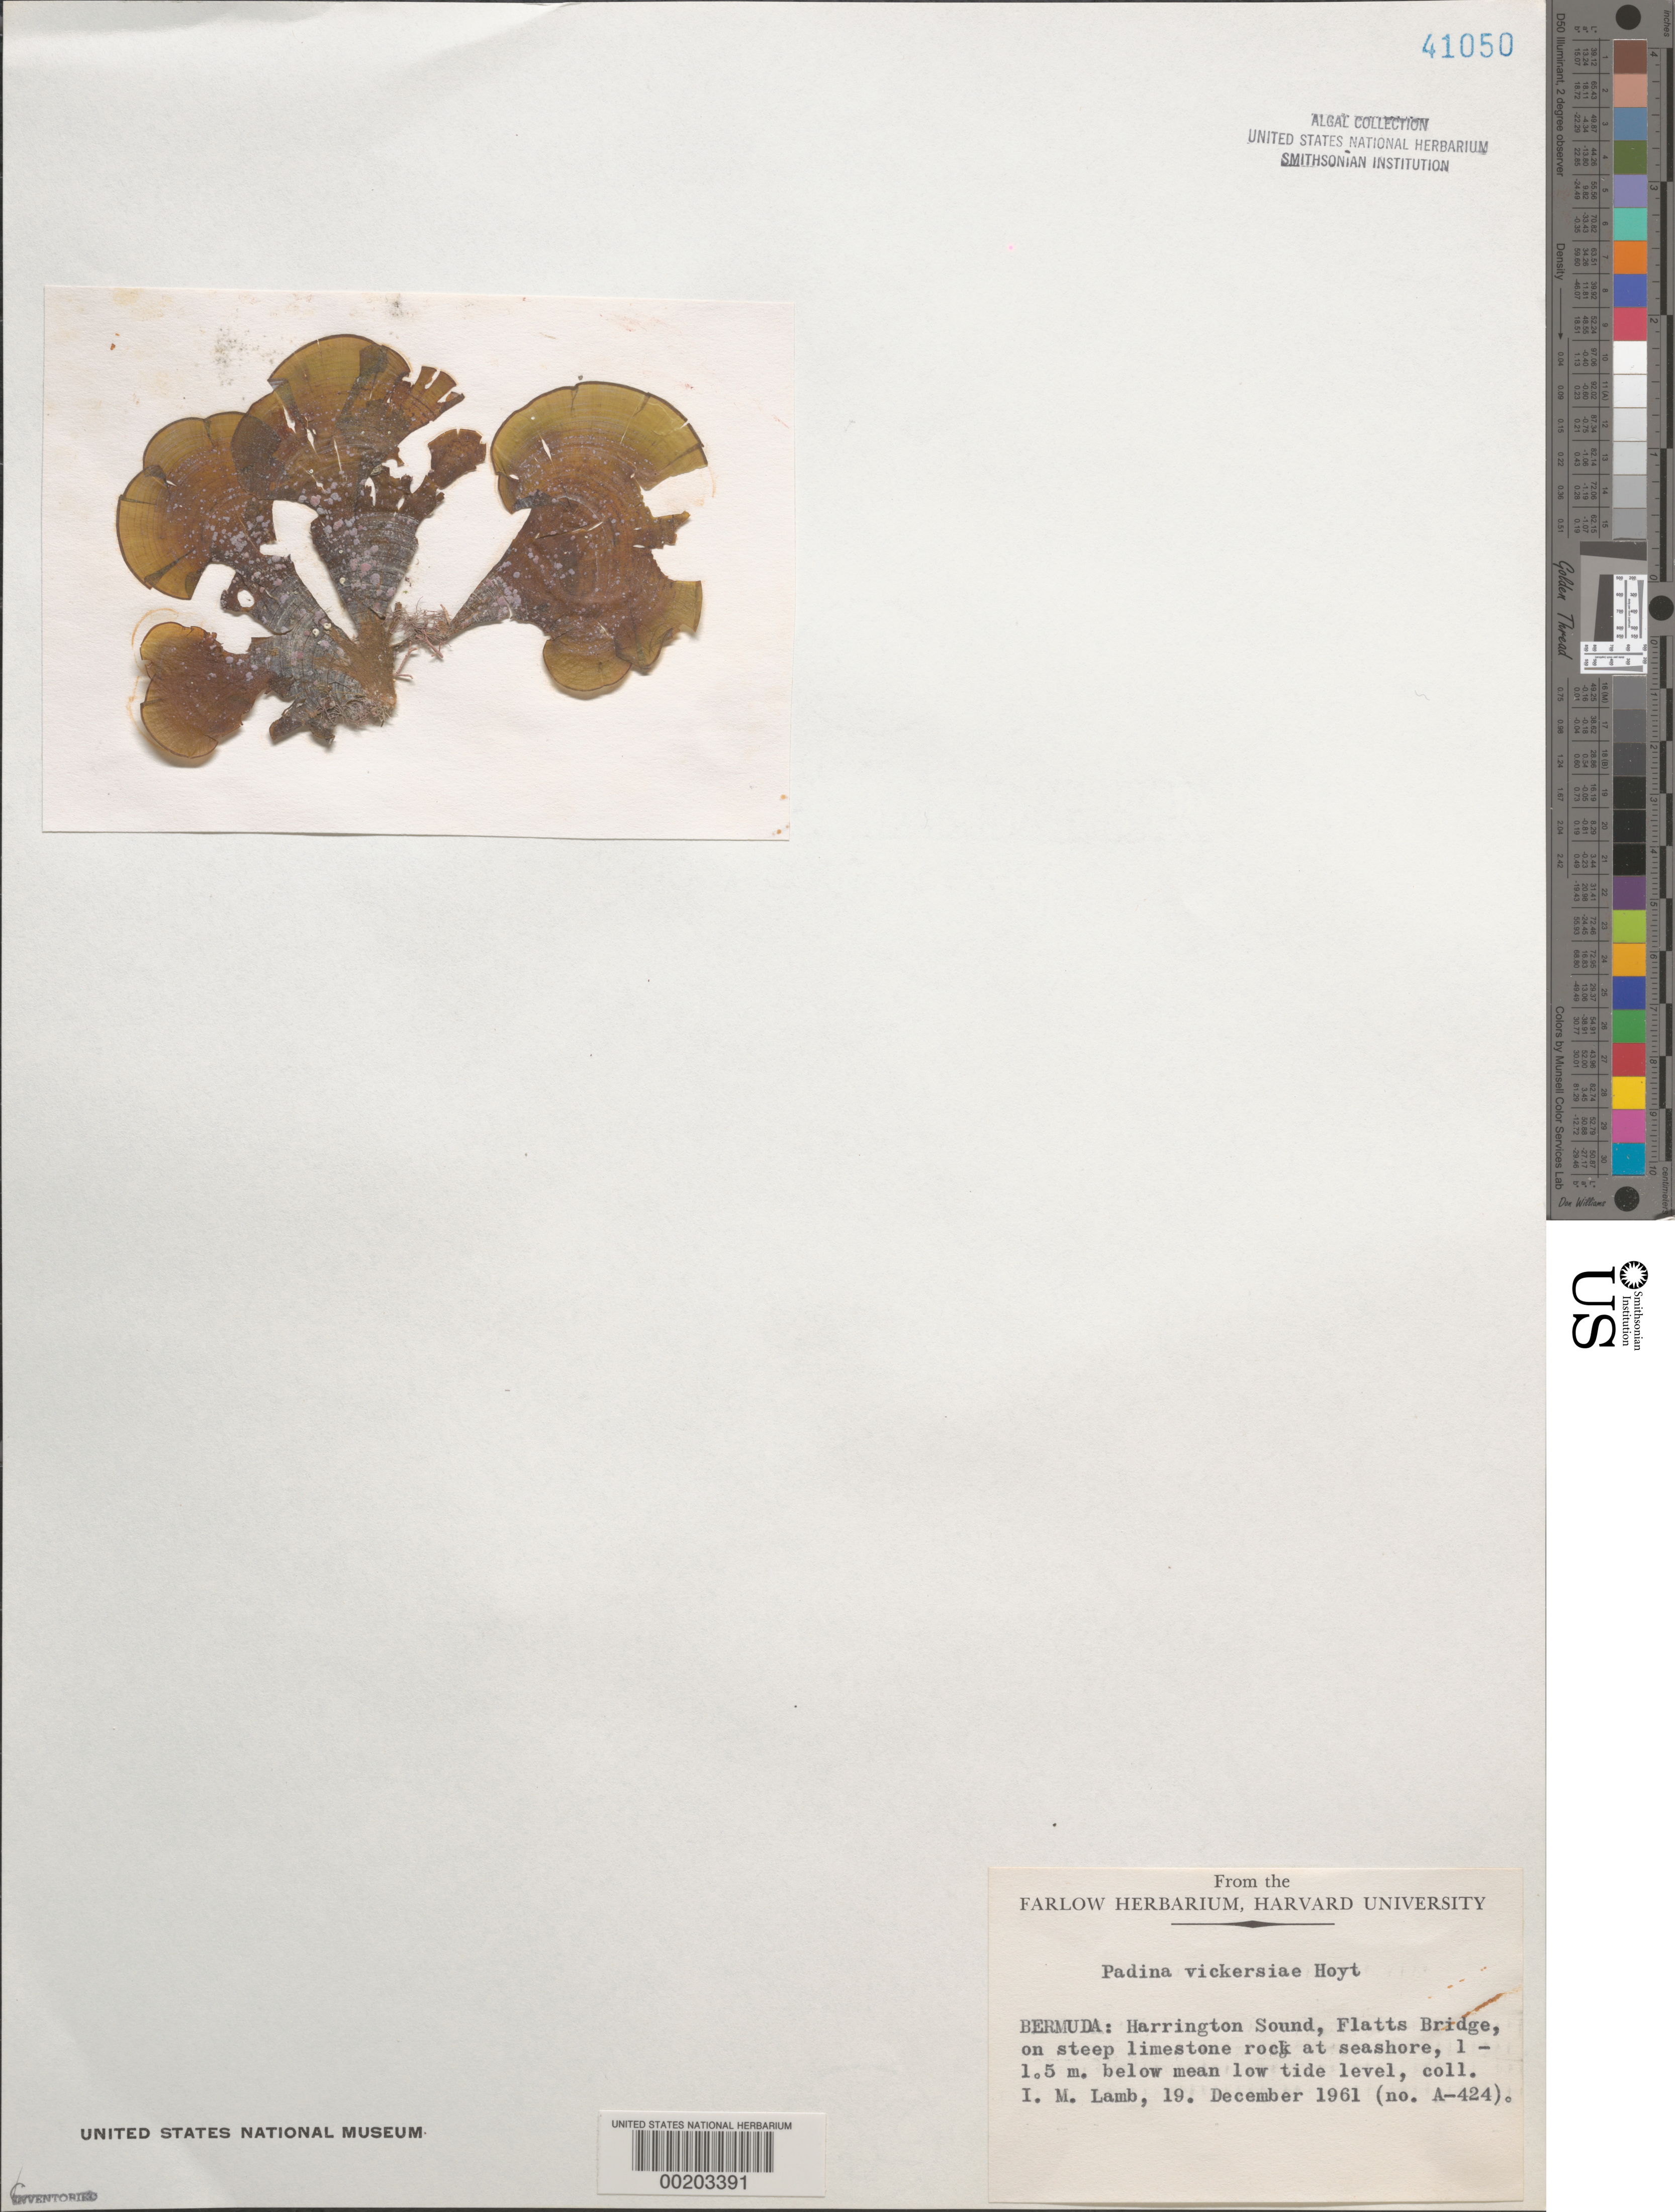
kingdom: Chromista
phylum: Ochrophyta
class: Phaeophyceae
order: Dictyotales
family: Dictyotaceae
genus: Padina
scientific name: Padina gymnospora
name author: (Kütz.) O.G. Sond.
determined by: Algae name updating Project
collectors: I. M. Lamb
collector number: A-424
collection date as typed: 19 Dec 1961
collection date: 1961-12-19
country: Bermuda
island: Bermuda Island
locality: Harrington Sound, Flatts Inlet Bridge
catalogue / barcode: US 41050